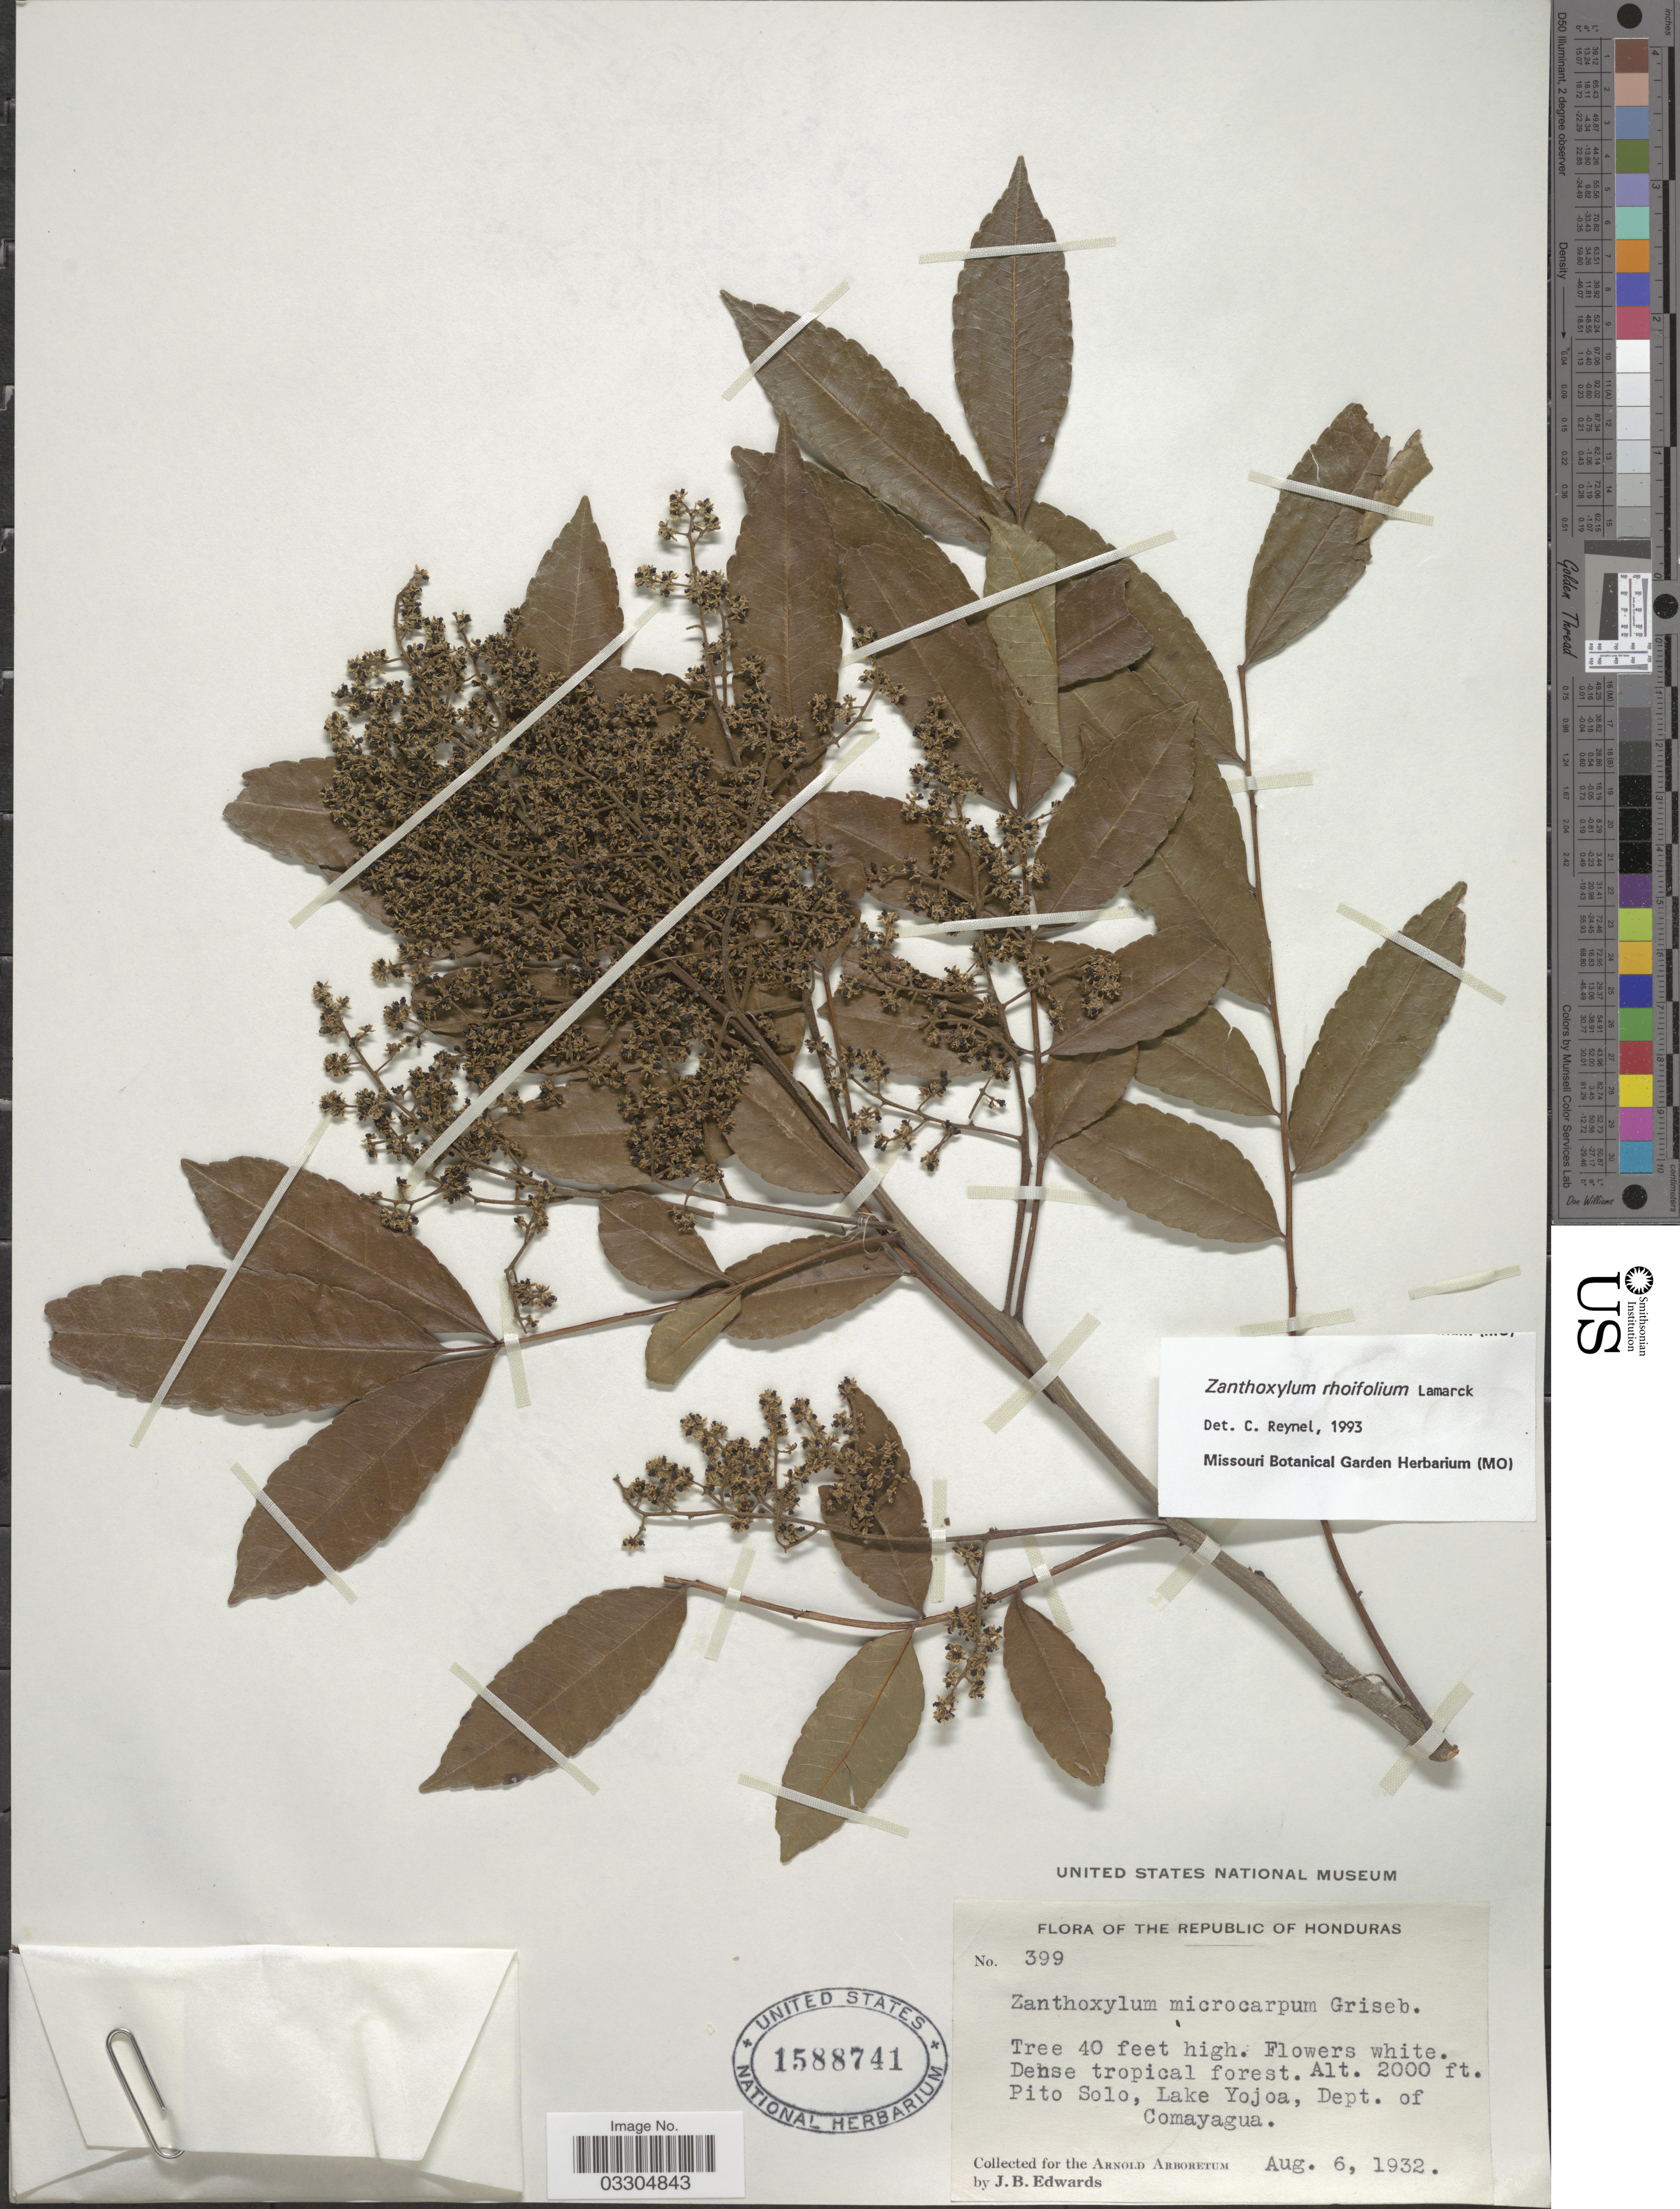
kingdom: Plantae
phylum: Tracheophyta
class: Magnoliopsida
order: Sapindales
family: Rutaceae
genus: Zanthoxylum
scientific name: Zanthoxylum rhoifolium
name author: Lam.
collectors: J. B. Edwards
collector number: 399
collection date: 1932-08-06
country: Honduras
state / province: Comayagua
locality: Pito Solo, Lake Yojoa, Dept. of Comayagua.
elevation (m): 610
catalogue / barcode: US 1588741